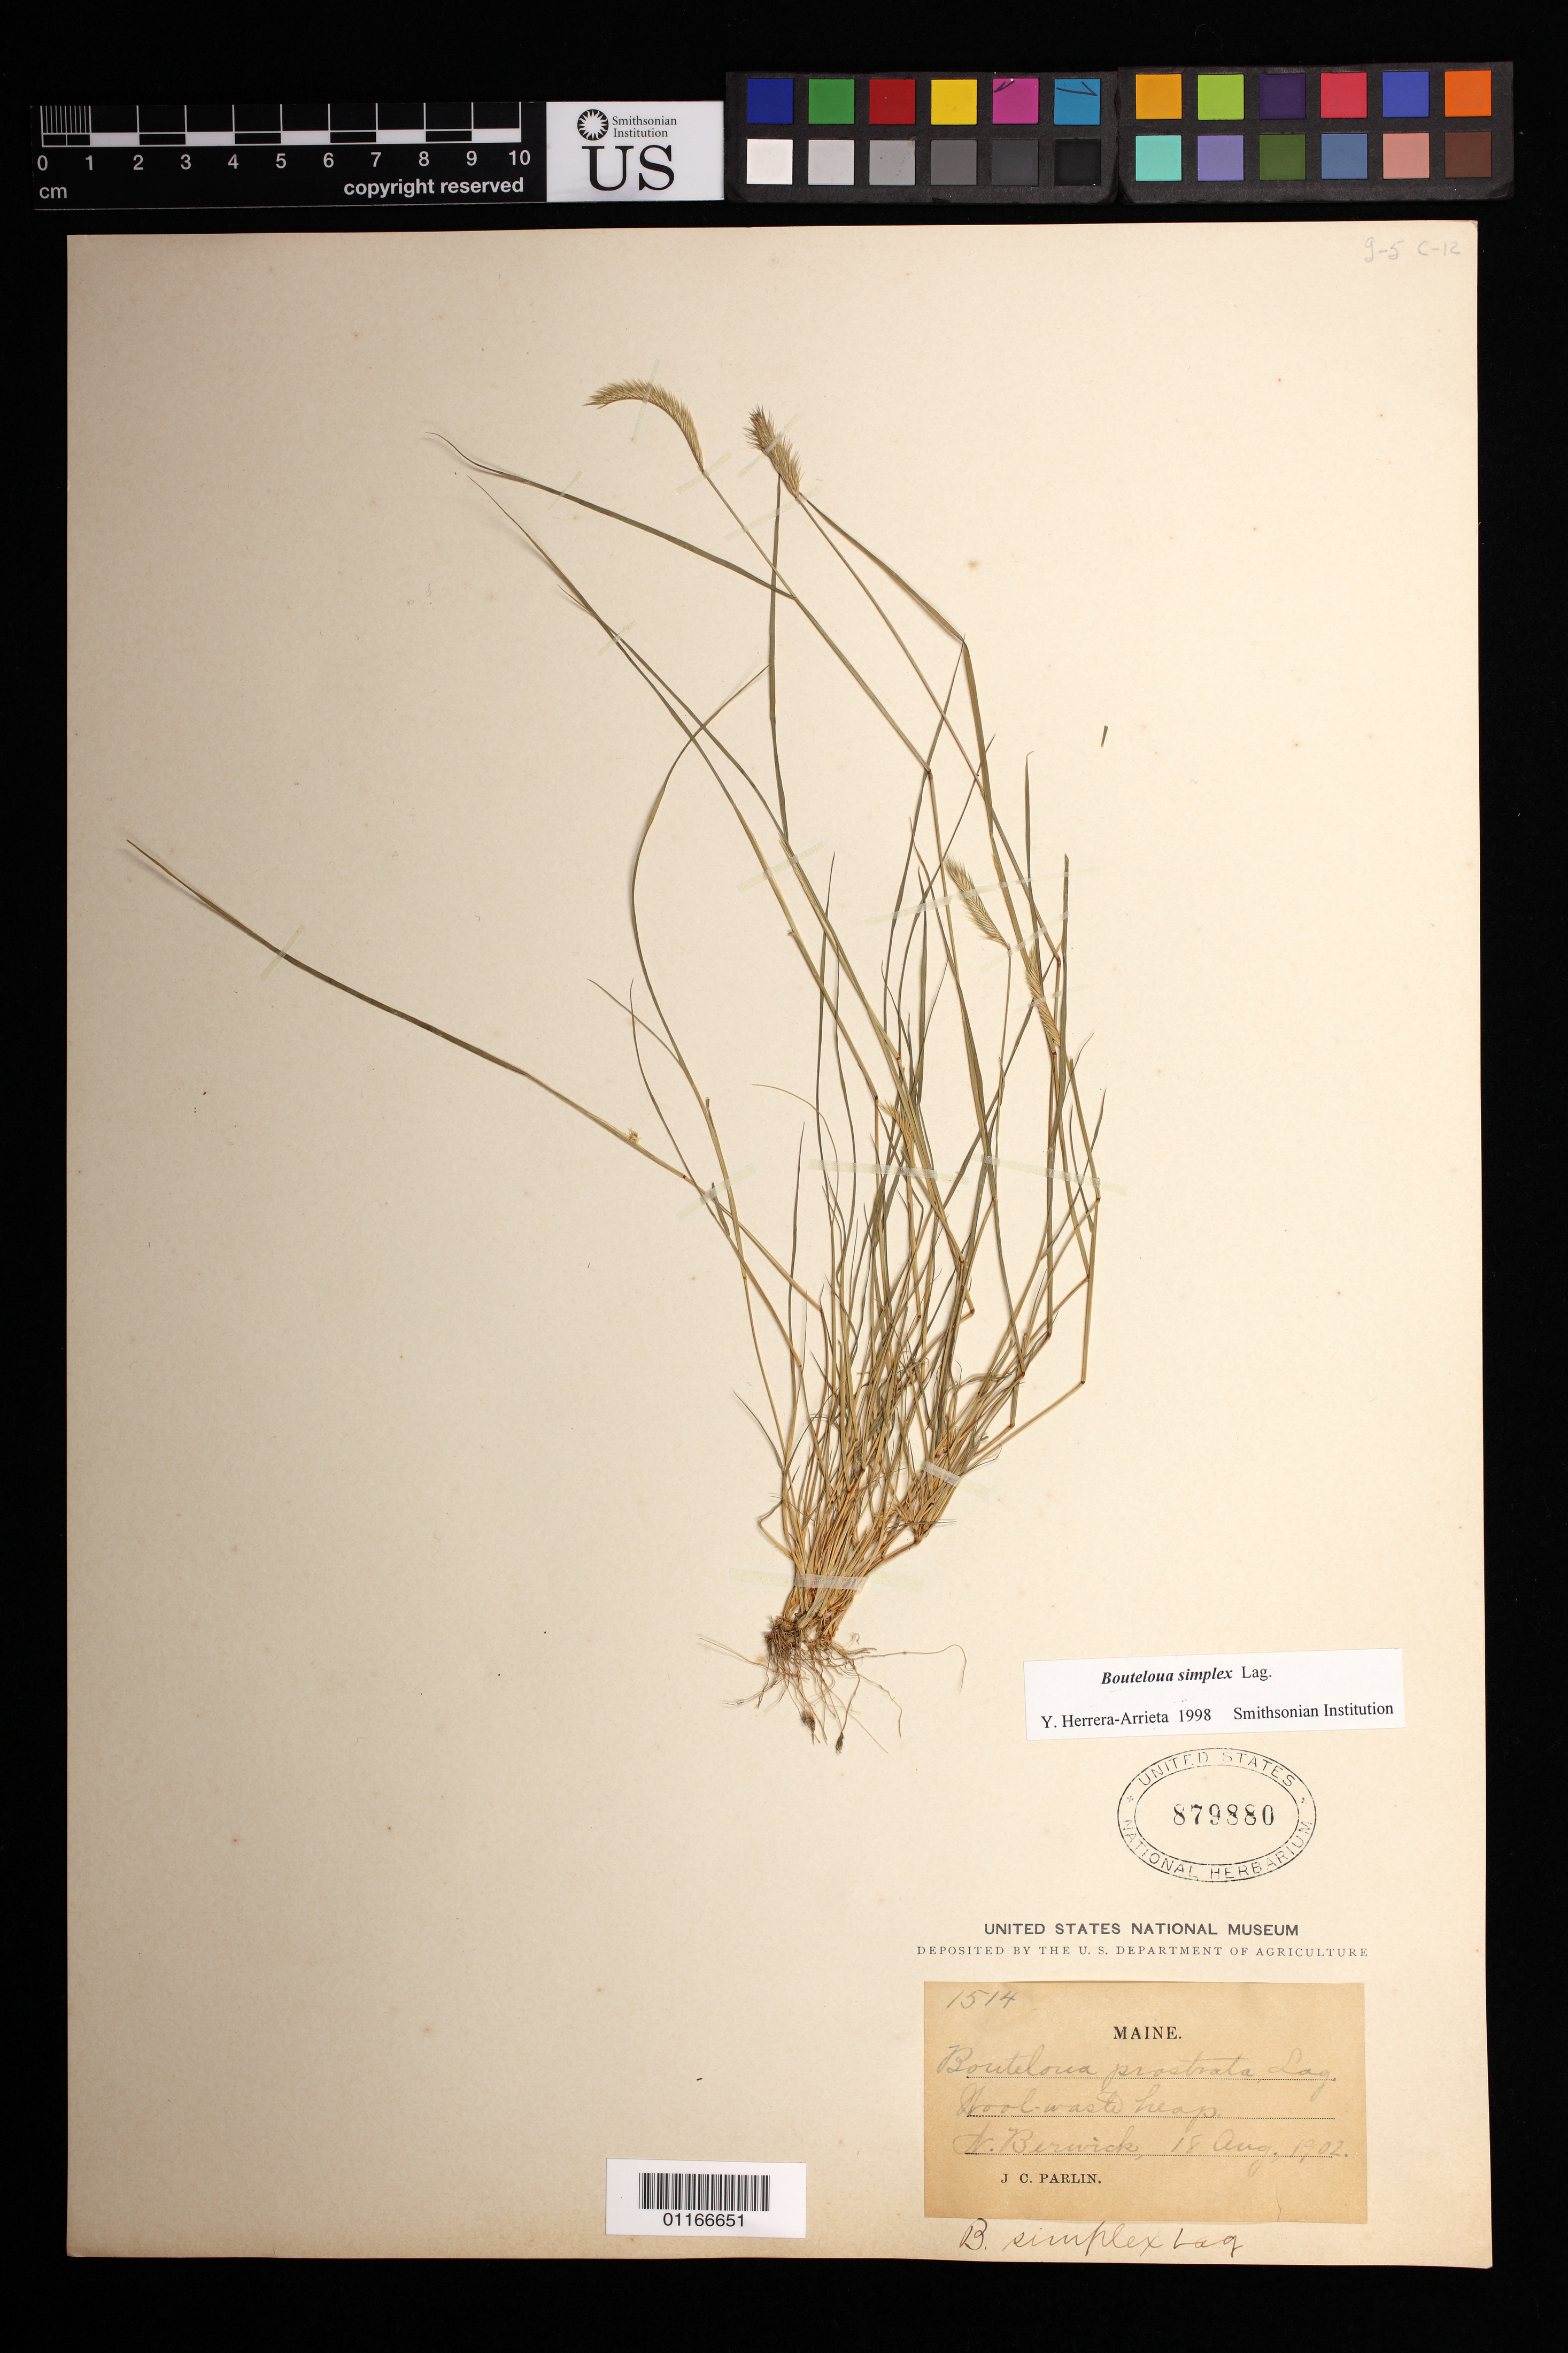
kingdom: Plantae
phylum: Tracheophyta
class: Liliopsida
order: Poales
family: Poaceae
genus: Bouteloua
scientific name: Bouteloua simplex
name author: Lag.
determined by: Herrera Arrieta, Y., (CIIDIR), Instituto Politecnico Nacional (MEXICO)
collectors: J. Parlin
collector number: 1514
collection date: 1902-08-18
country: United States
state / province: Maine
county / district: York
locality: North Berwick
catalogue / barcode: US 879880